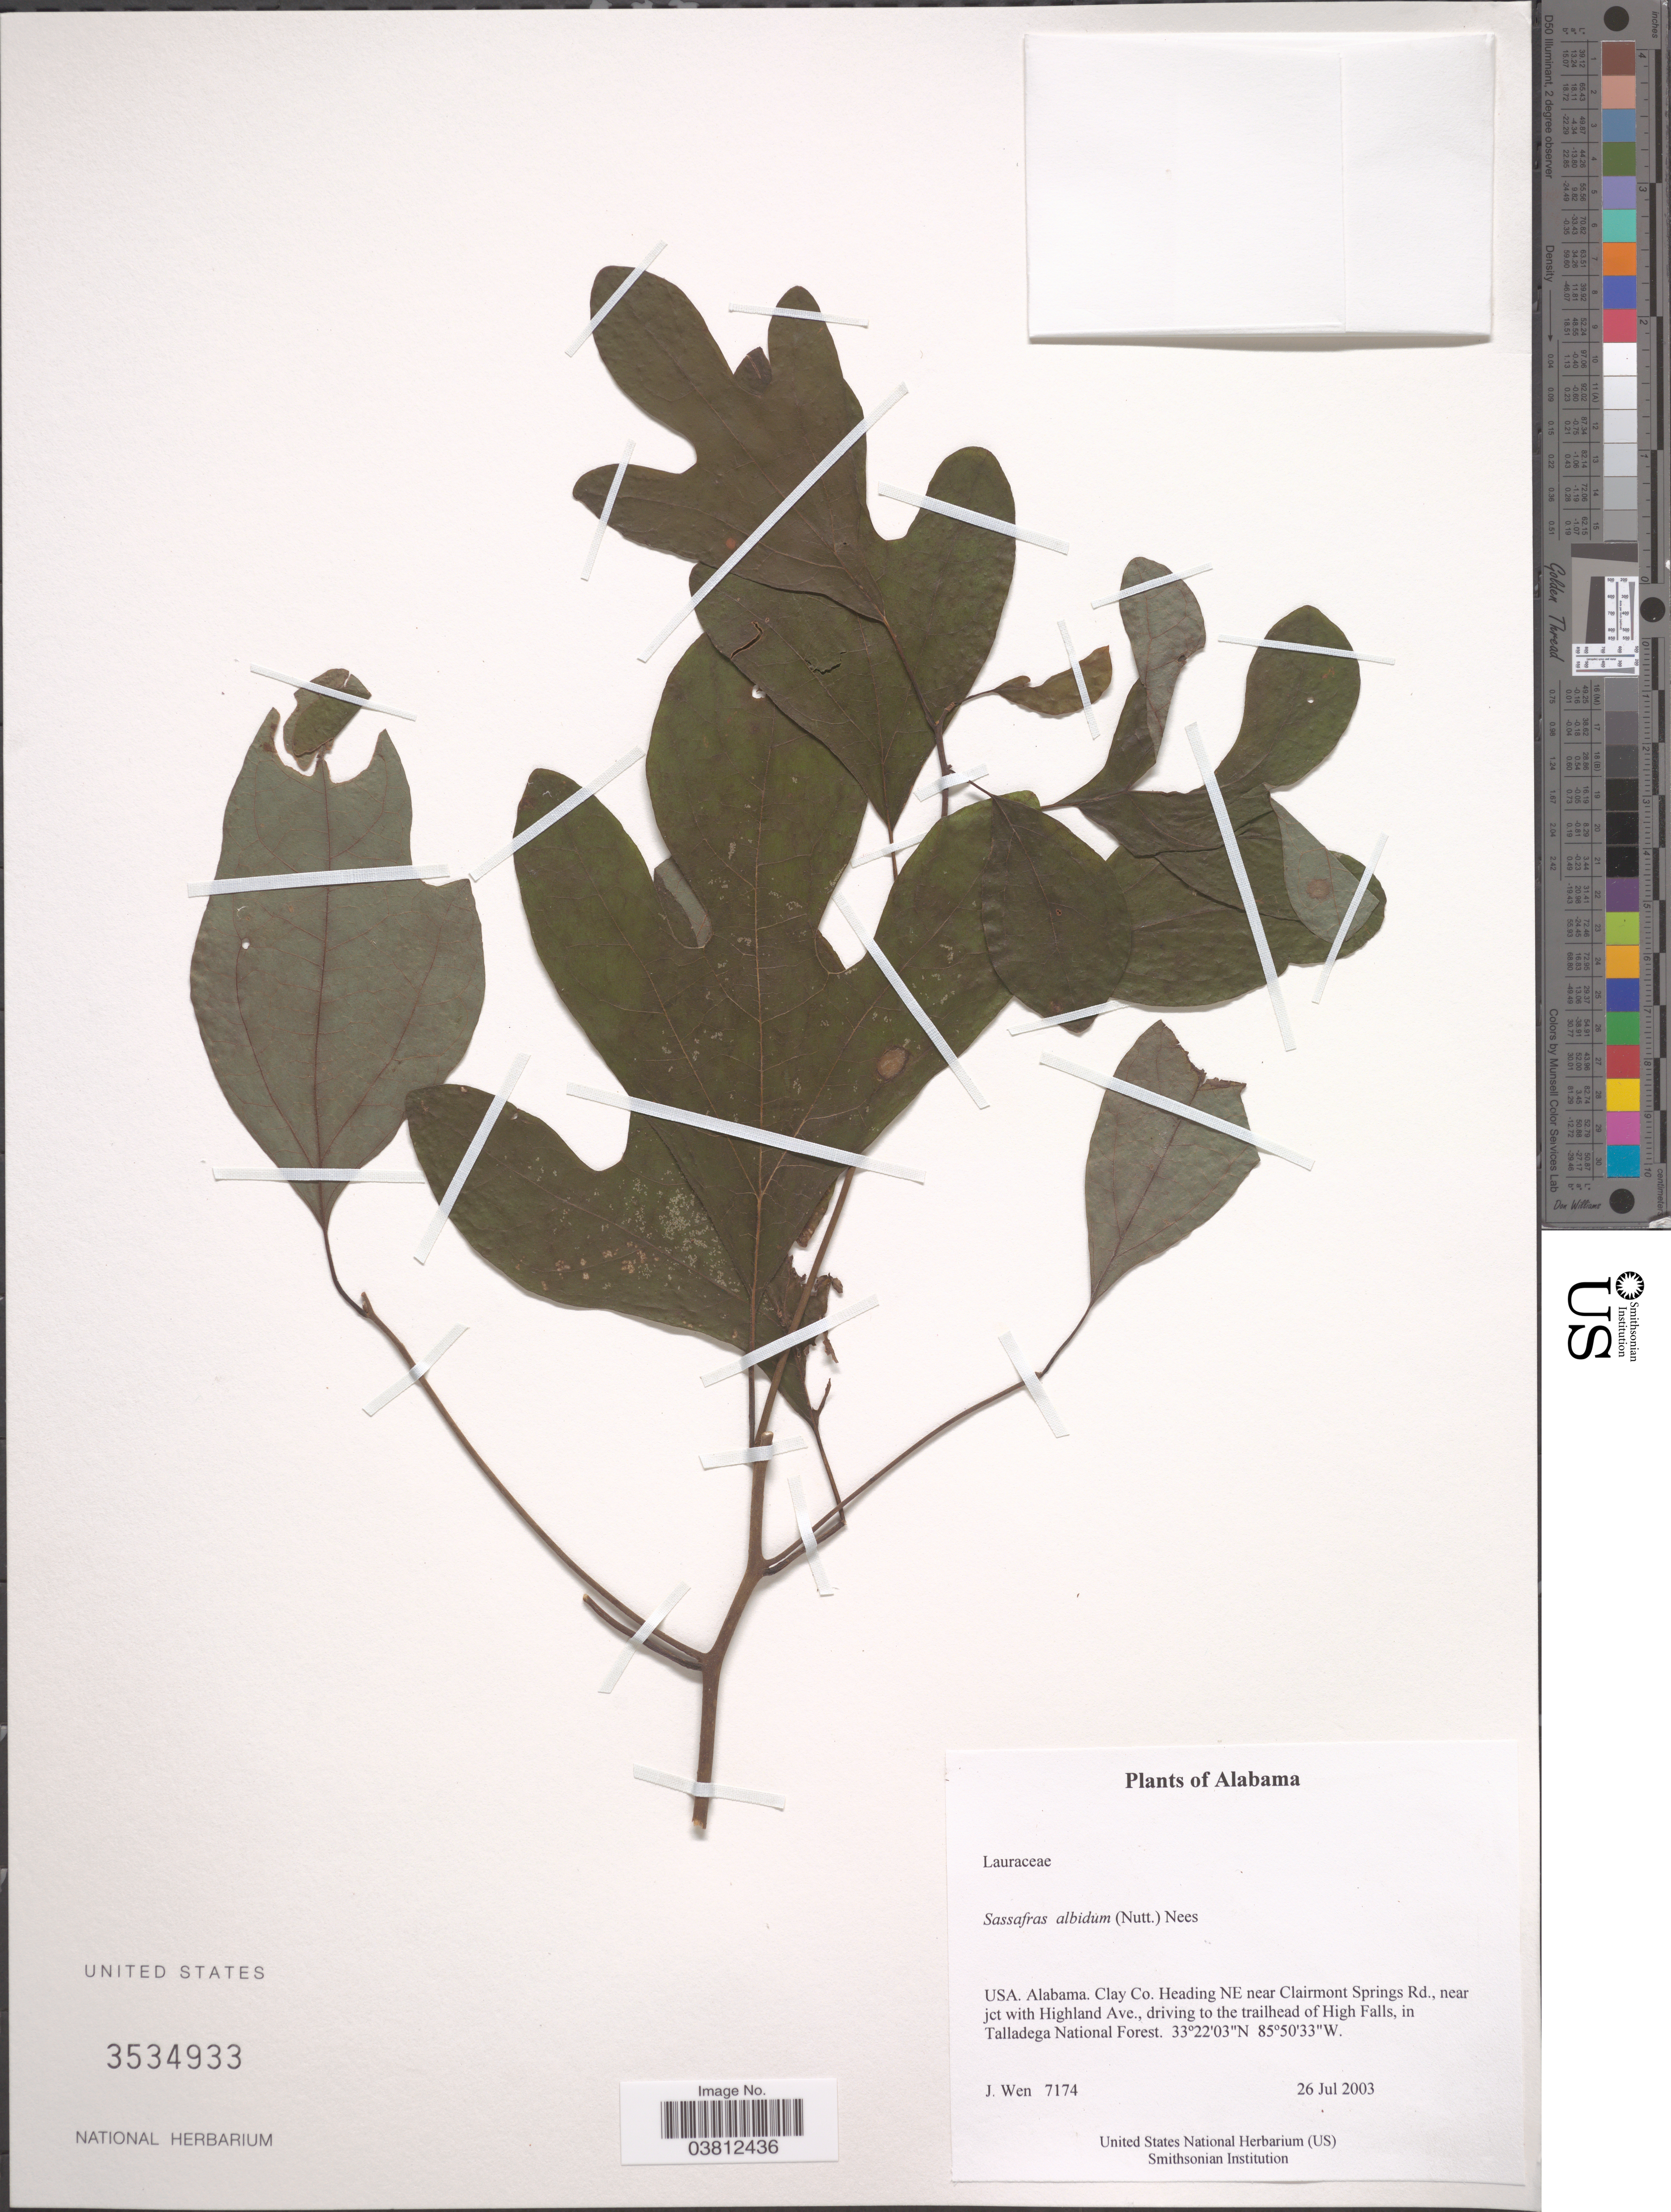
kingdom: Plantae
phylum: Tracheophyta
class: Magnoliopsida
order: Laurales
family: Lauraceae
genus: Sassafras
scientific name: Sassafras albidum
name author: (Nutt.) Nees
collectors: J. Wen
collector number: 7174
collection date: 2003-07-26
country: United States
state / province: Alabama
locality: Clay Co. Heading NE near Clairmont Springs Rd., near jct with Highland Ave., driving to the trailhead of High Falls, in Talladega National Forest.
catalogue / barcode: US 3534933